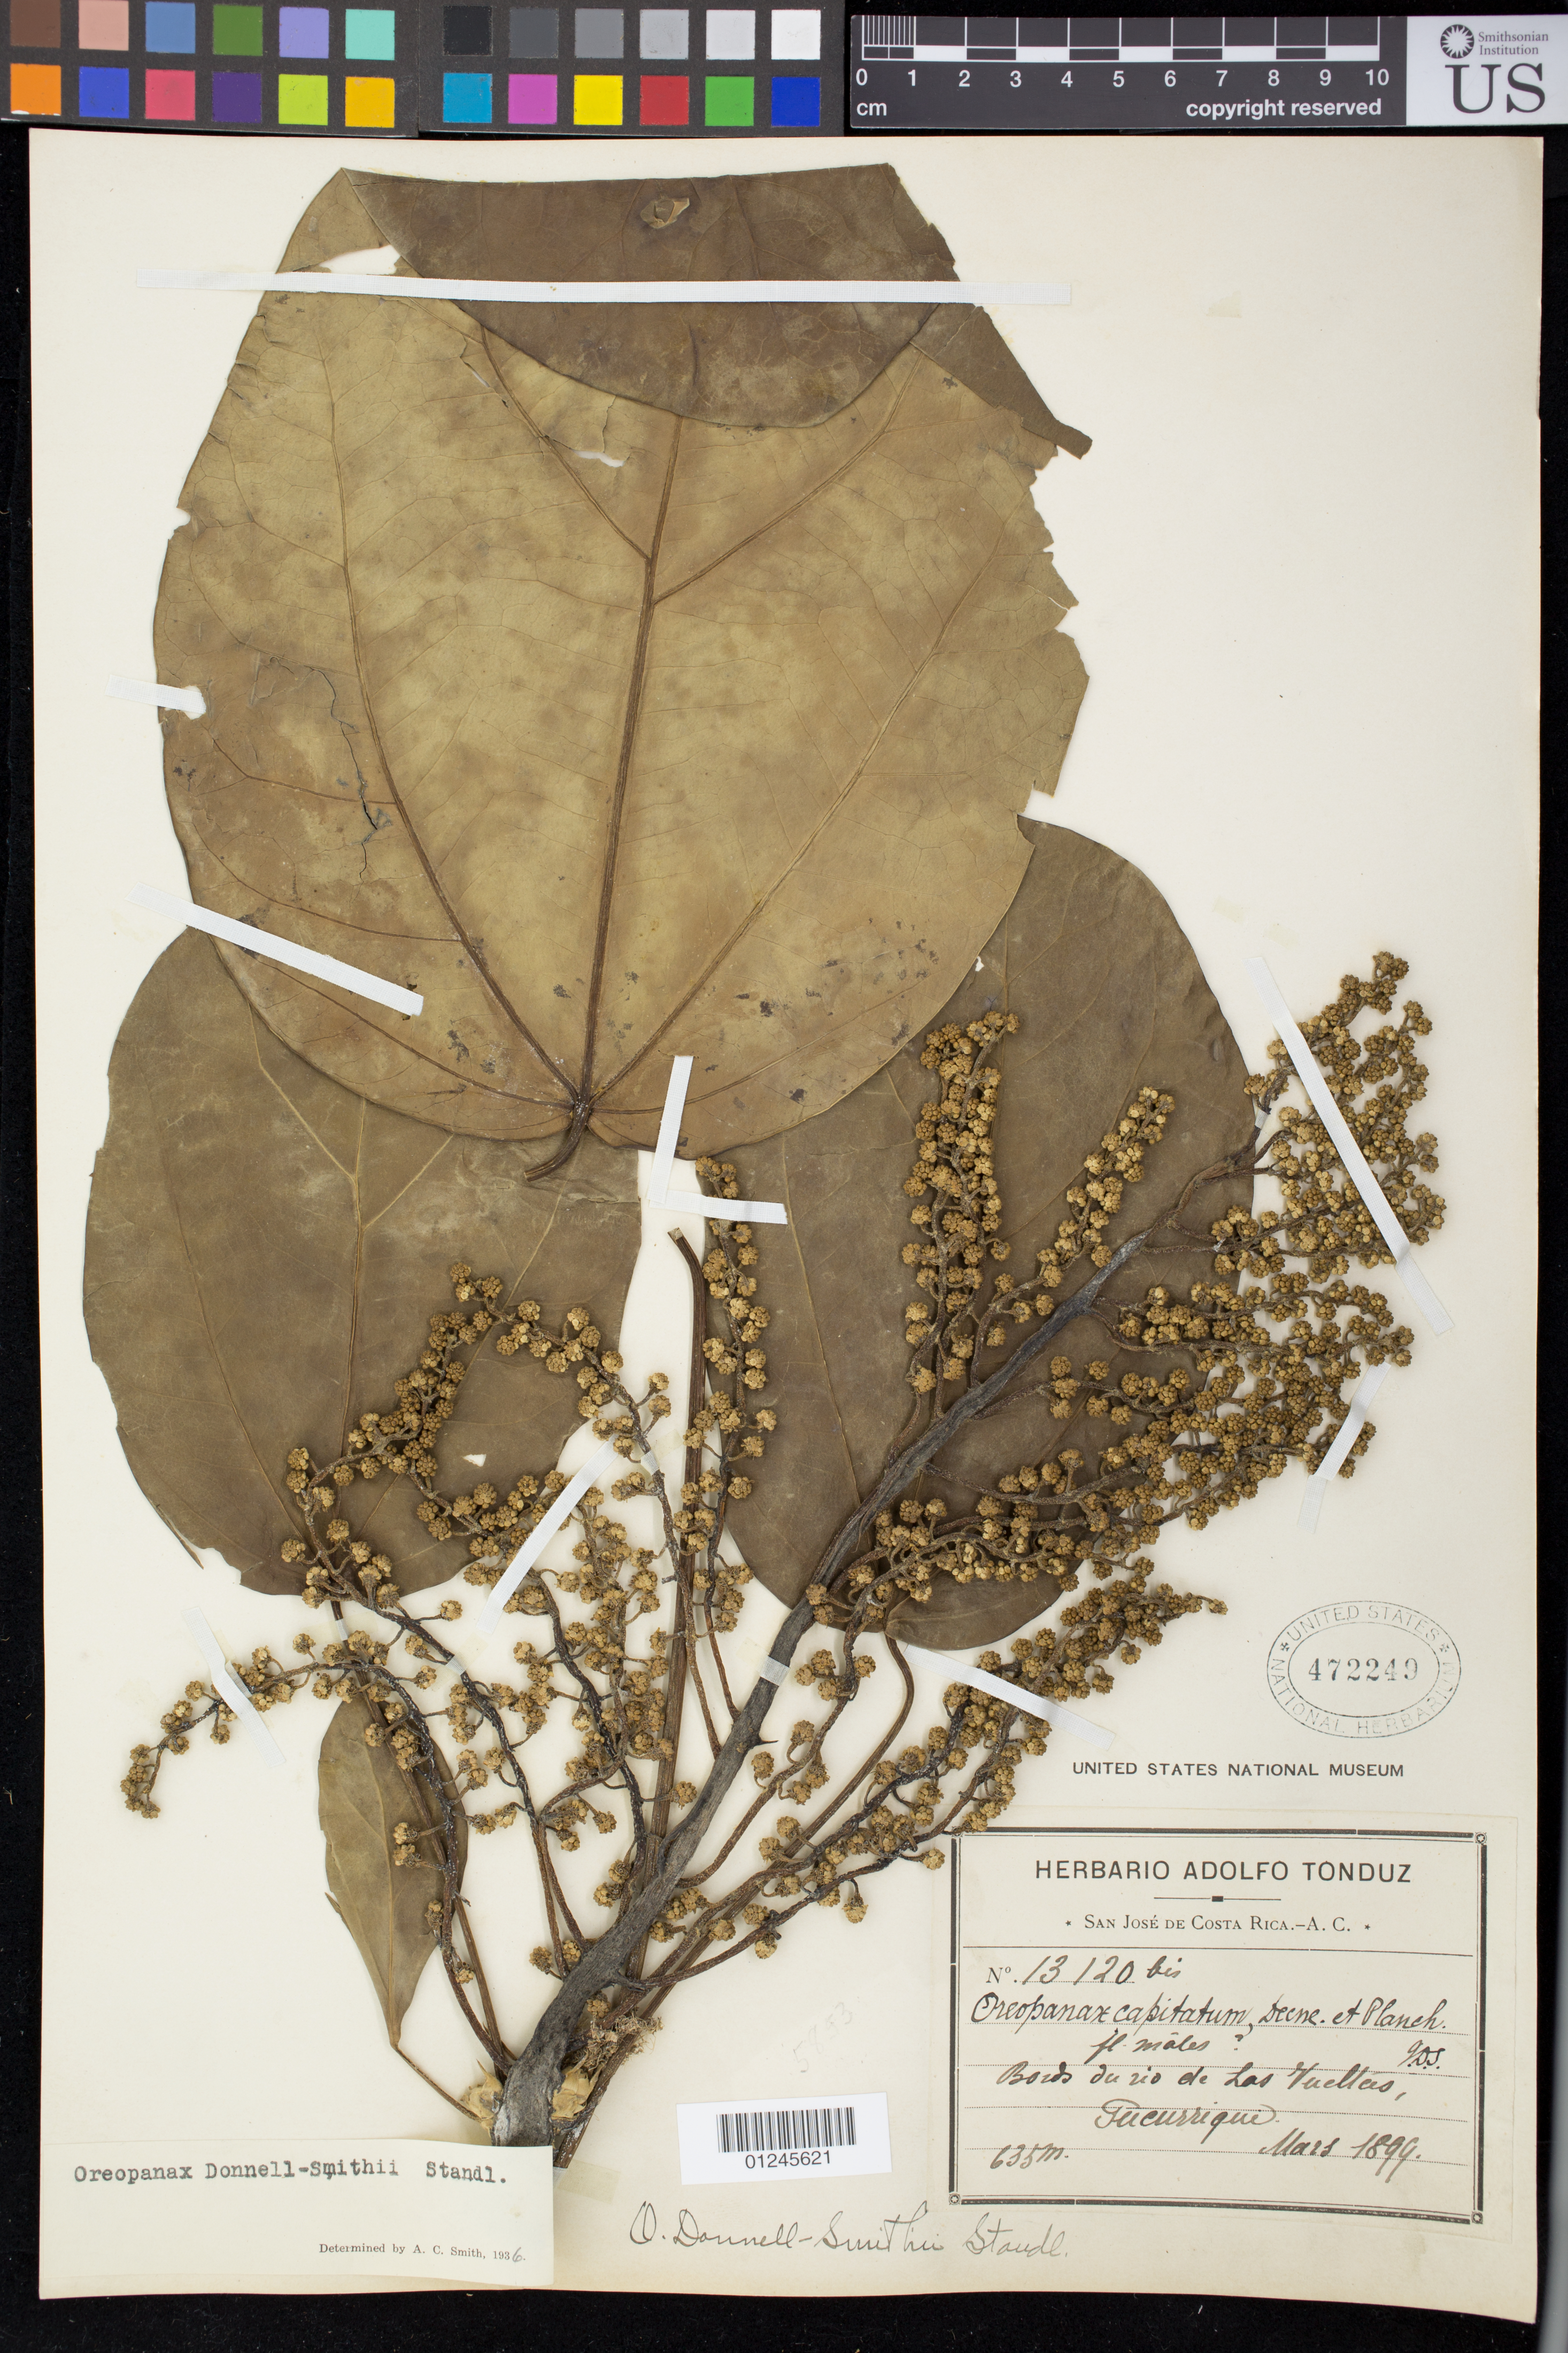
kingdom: Plantae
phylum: Tracheophyta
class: Magnoliopsida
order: Apiales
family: Araliaceae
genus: Oreopanax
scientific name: Oreopanax donnell-smithii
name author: Standl.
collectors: ex herb. Tonduz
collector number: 13120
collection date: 1899-03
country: Costa Rica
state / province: Cartago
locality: Bords du rio de Las Vueltas, Tucurrique.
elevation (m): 630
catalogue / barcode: US 472249